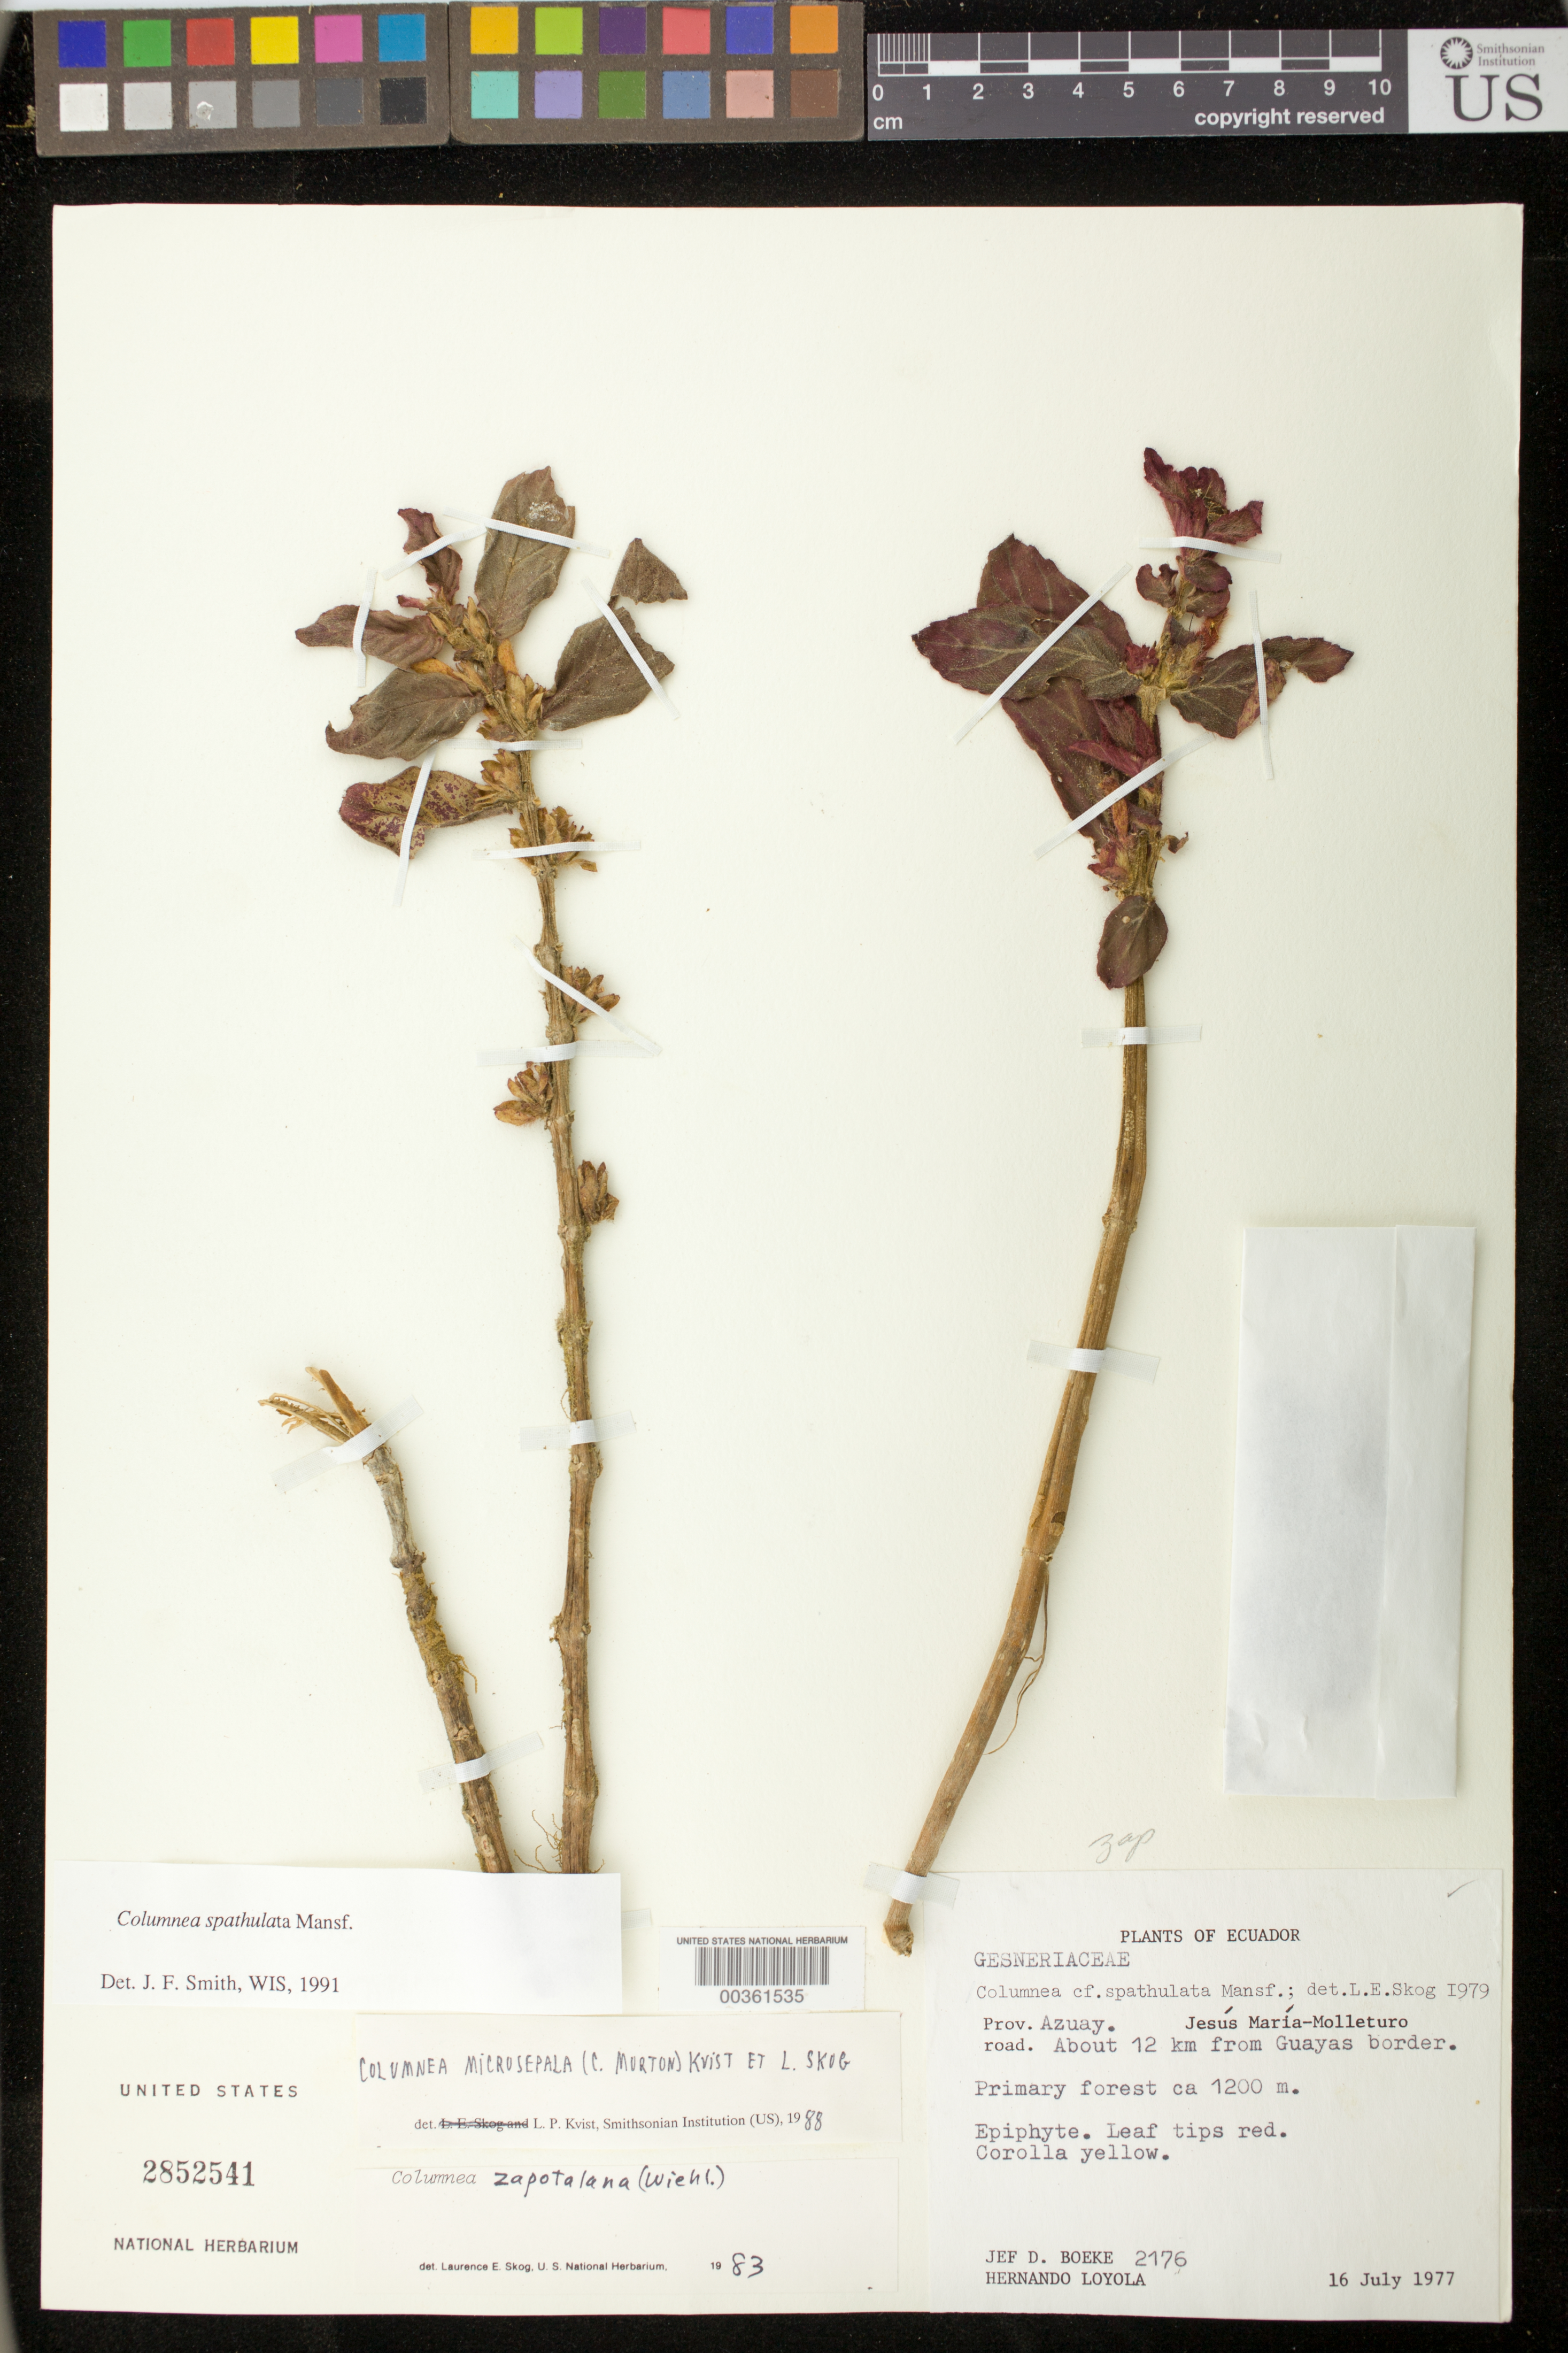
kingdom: Plantae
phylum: Tracheophyta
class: Magnoliopsida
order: Lamiales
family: Gesneriaceae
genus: Columnea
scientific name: Columnea spathulata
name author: Mansf.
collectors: J. D. Boeke & H. Loyola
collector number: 2176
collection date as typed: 16 Jul 1977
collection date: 1977-07-16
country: Ecuador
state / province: Azuay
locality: Jesus Maria-Molleturo road, about 12 km from Guayas border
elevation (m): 1200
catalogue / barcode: US 2852541